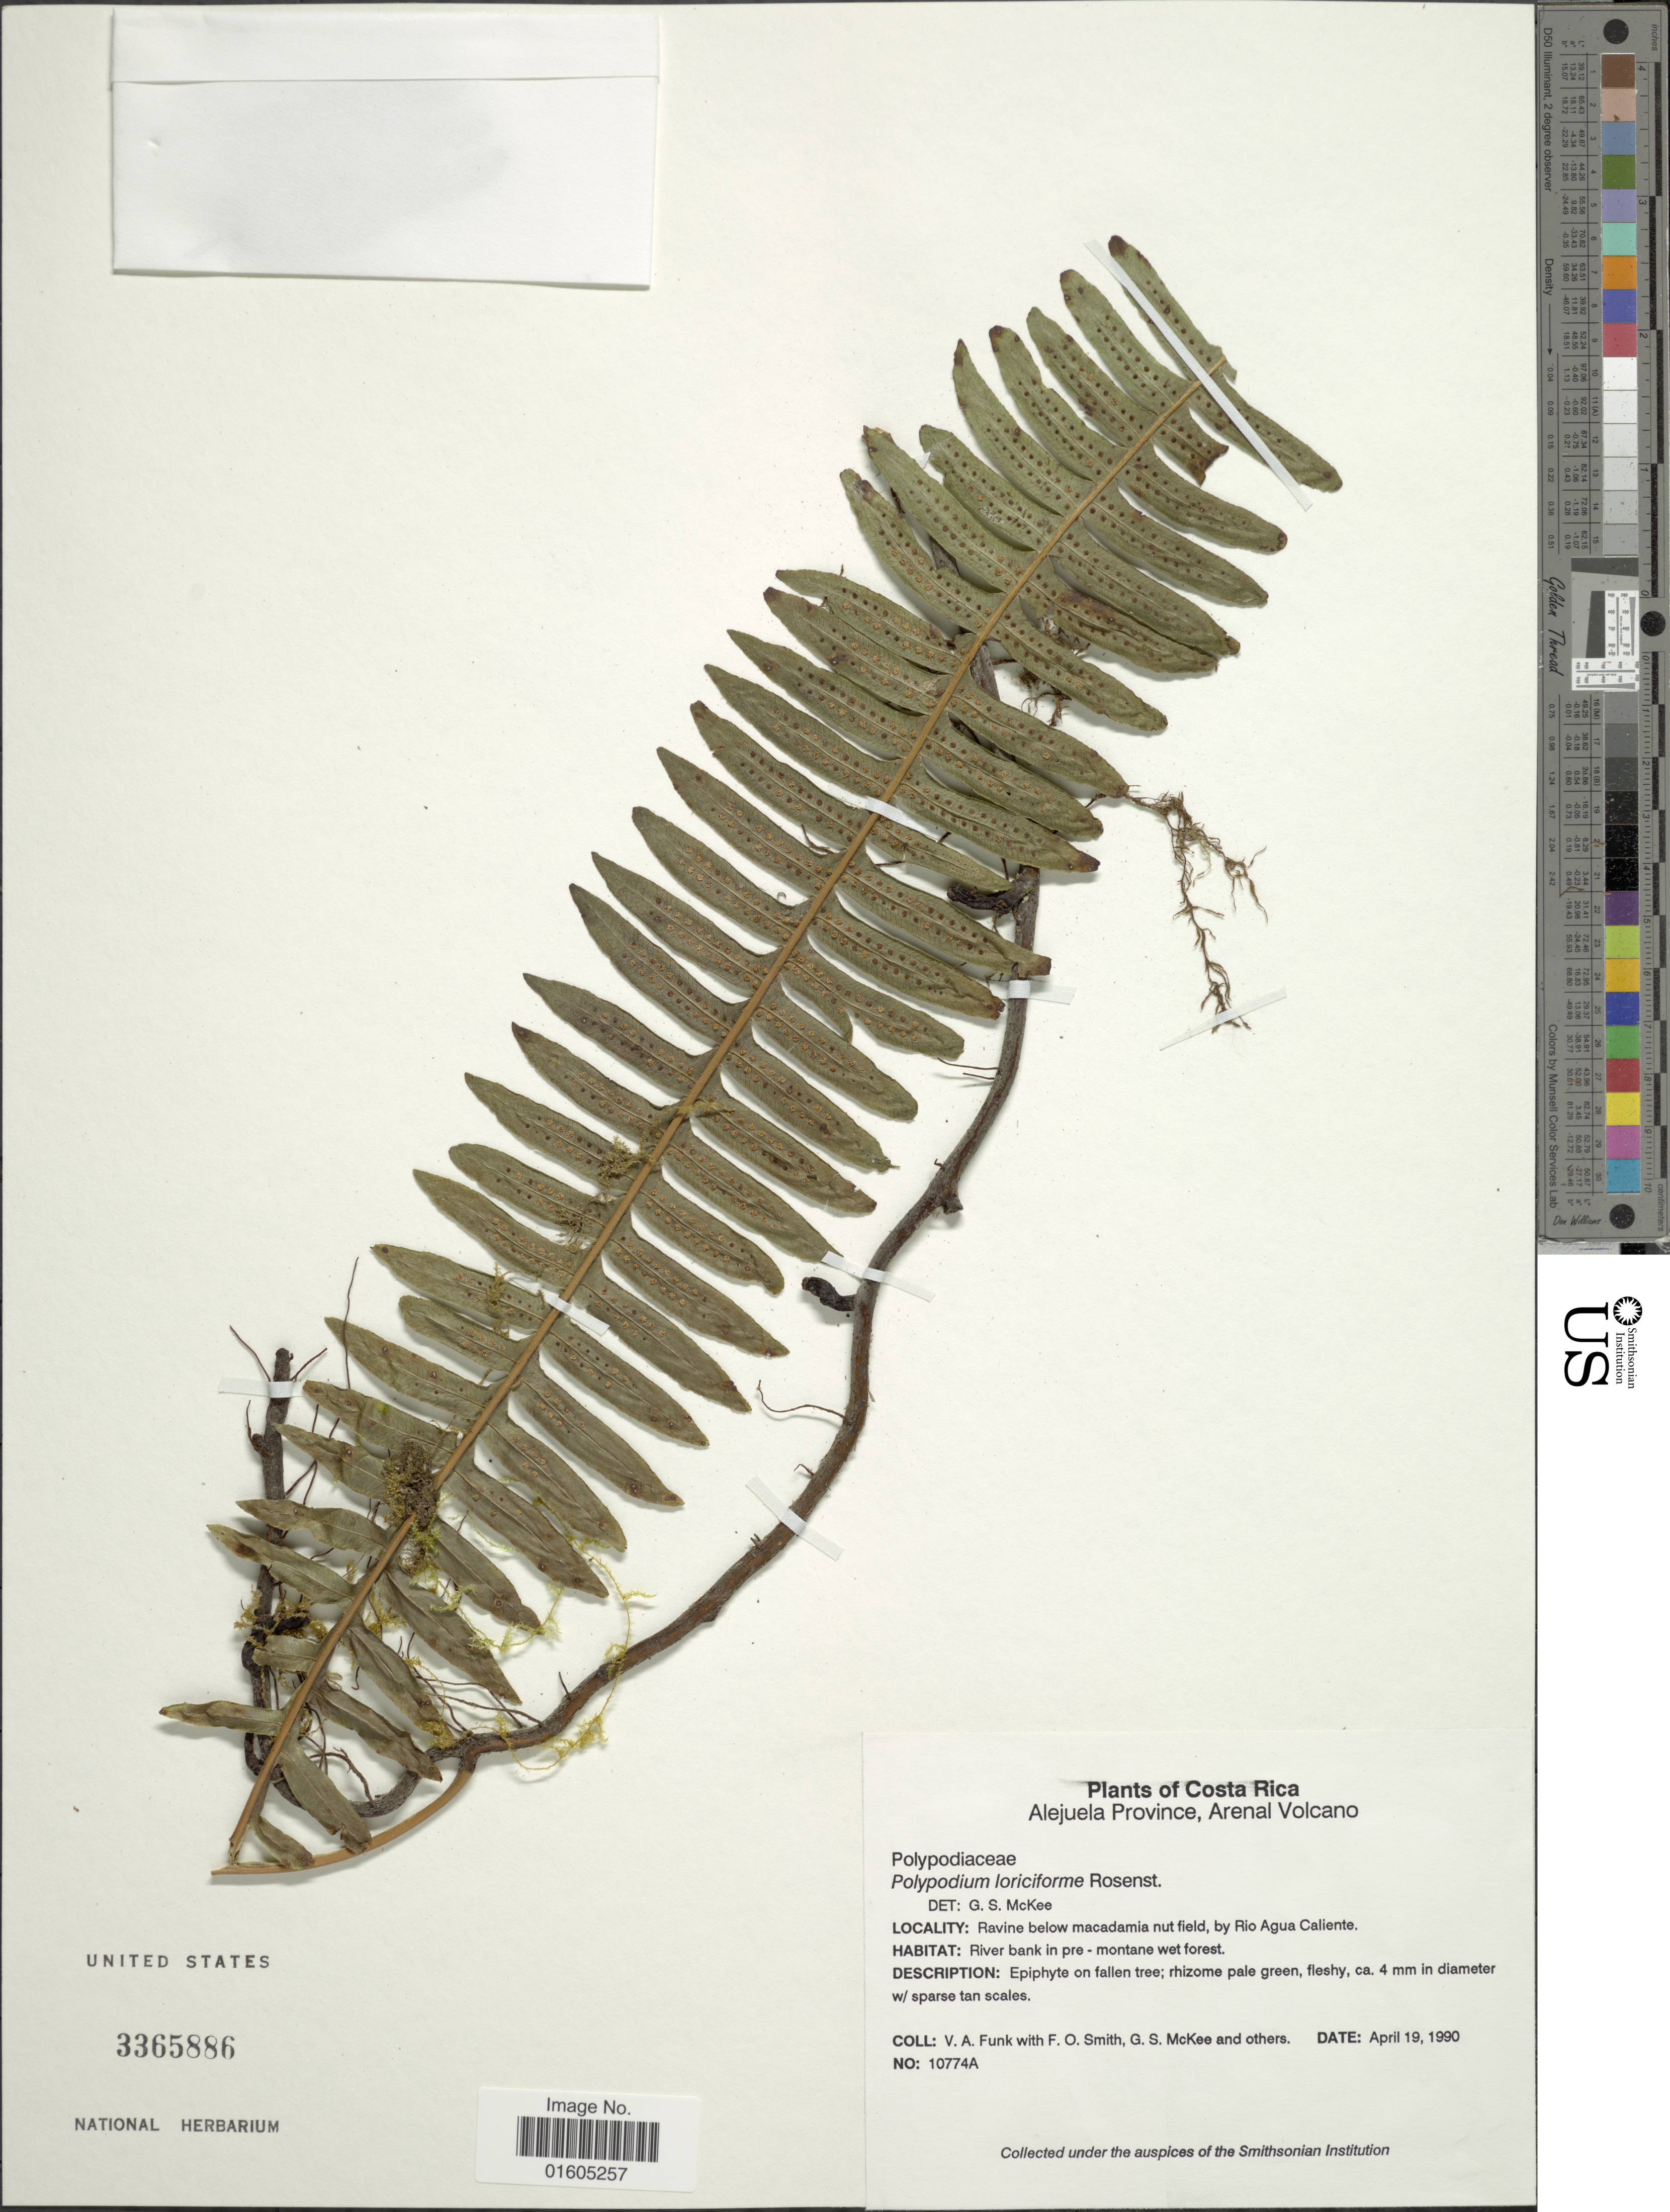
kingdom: Plantae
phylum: Tracheophyta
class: Polypodiopsida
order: Polypodiales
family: Polypodiaceae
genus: Serpocaulon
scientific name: Serpocaulon loriciforme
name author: (Rosenst.) A.R. Sm.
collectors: V. Funk, F. Smith, G. S. McKee & et al.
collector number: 10774A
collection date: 1990-04-19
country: Costa Rica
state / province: Alajuela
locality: Costa Rica. Alejuela Province, Arenal Volcano. Ravine below macadamia nut field, by Rio Agua Caliente.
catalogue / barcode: US 3365886